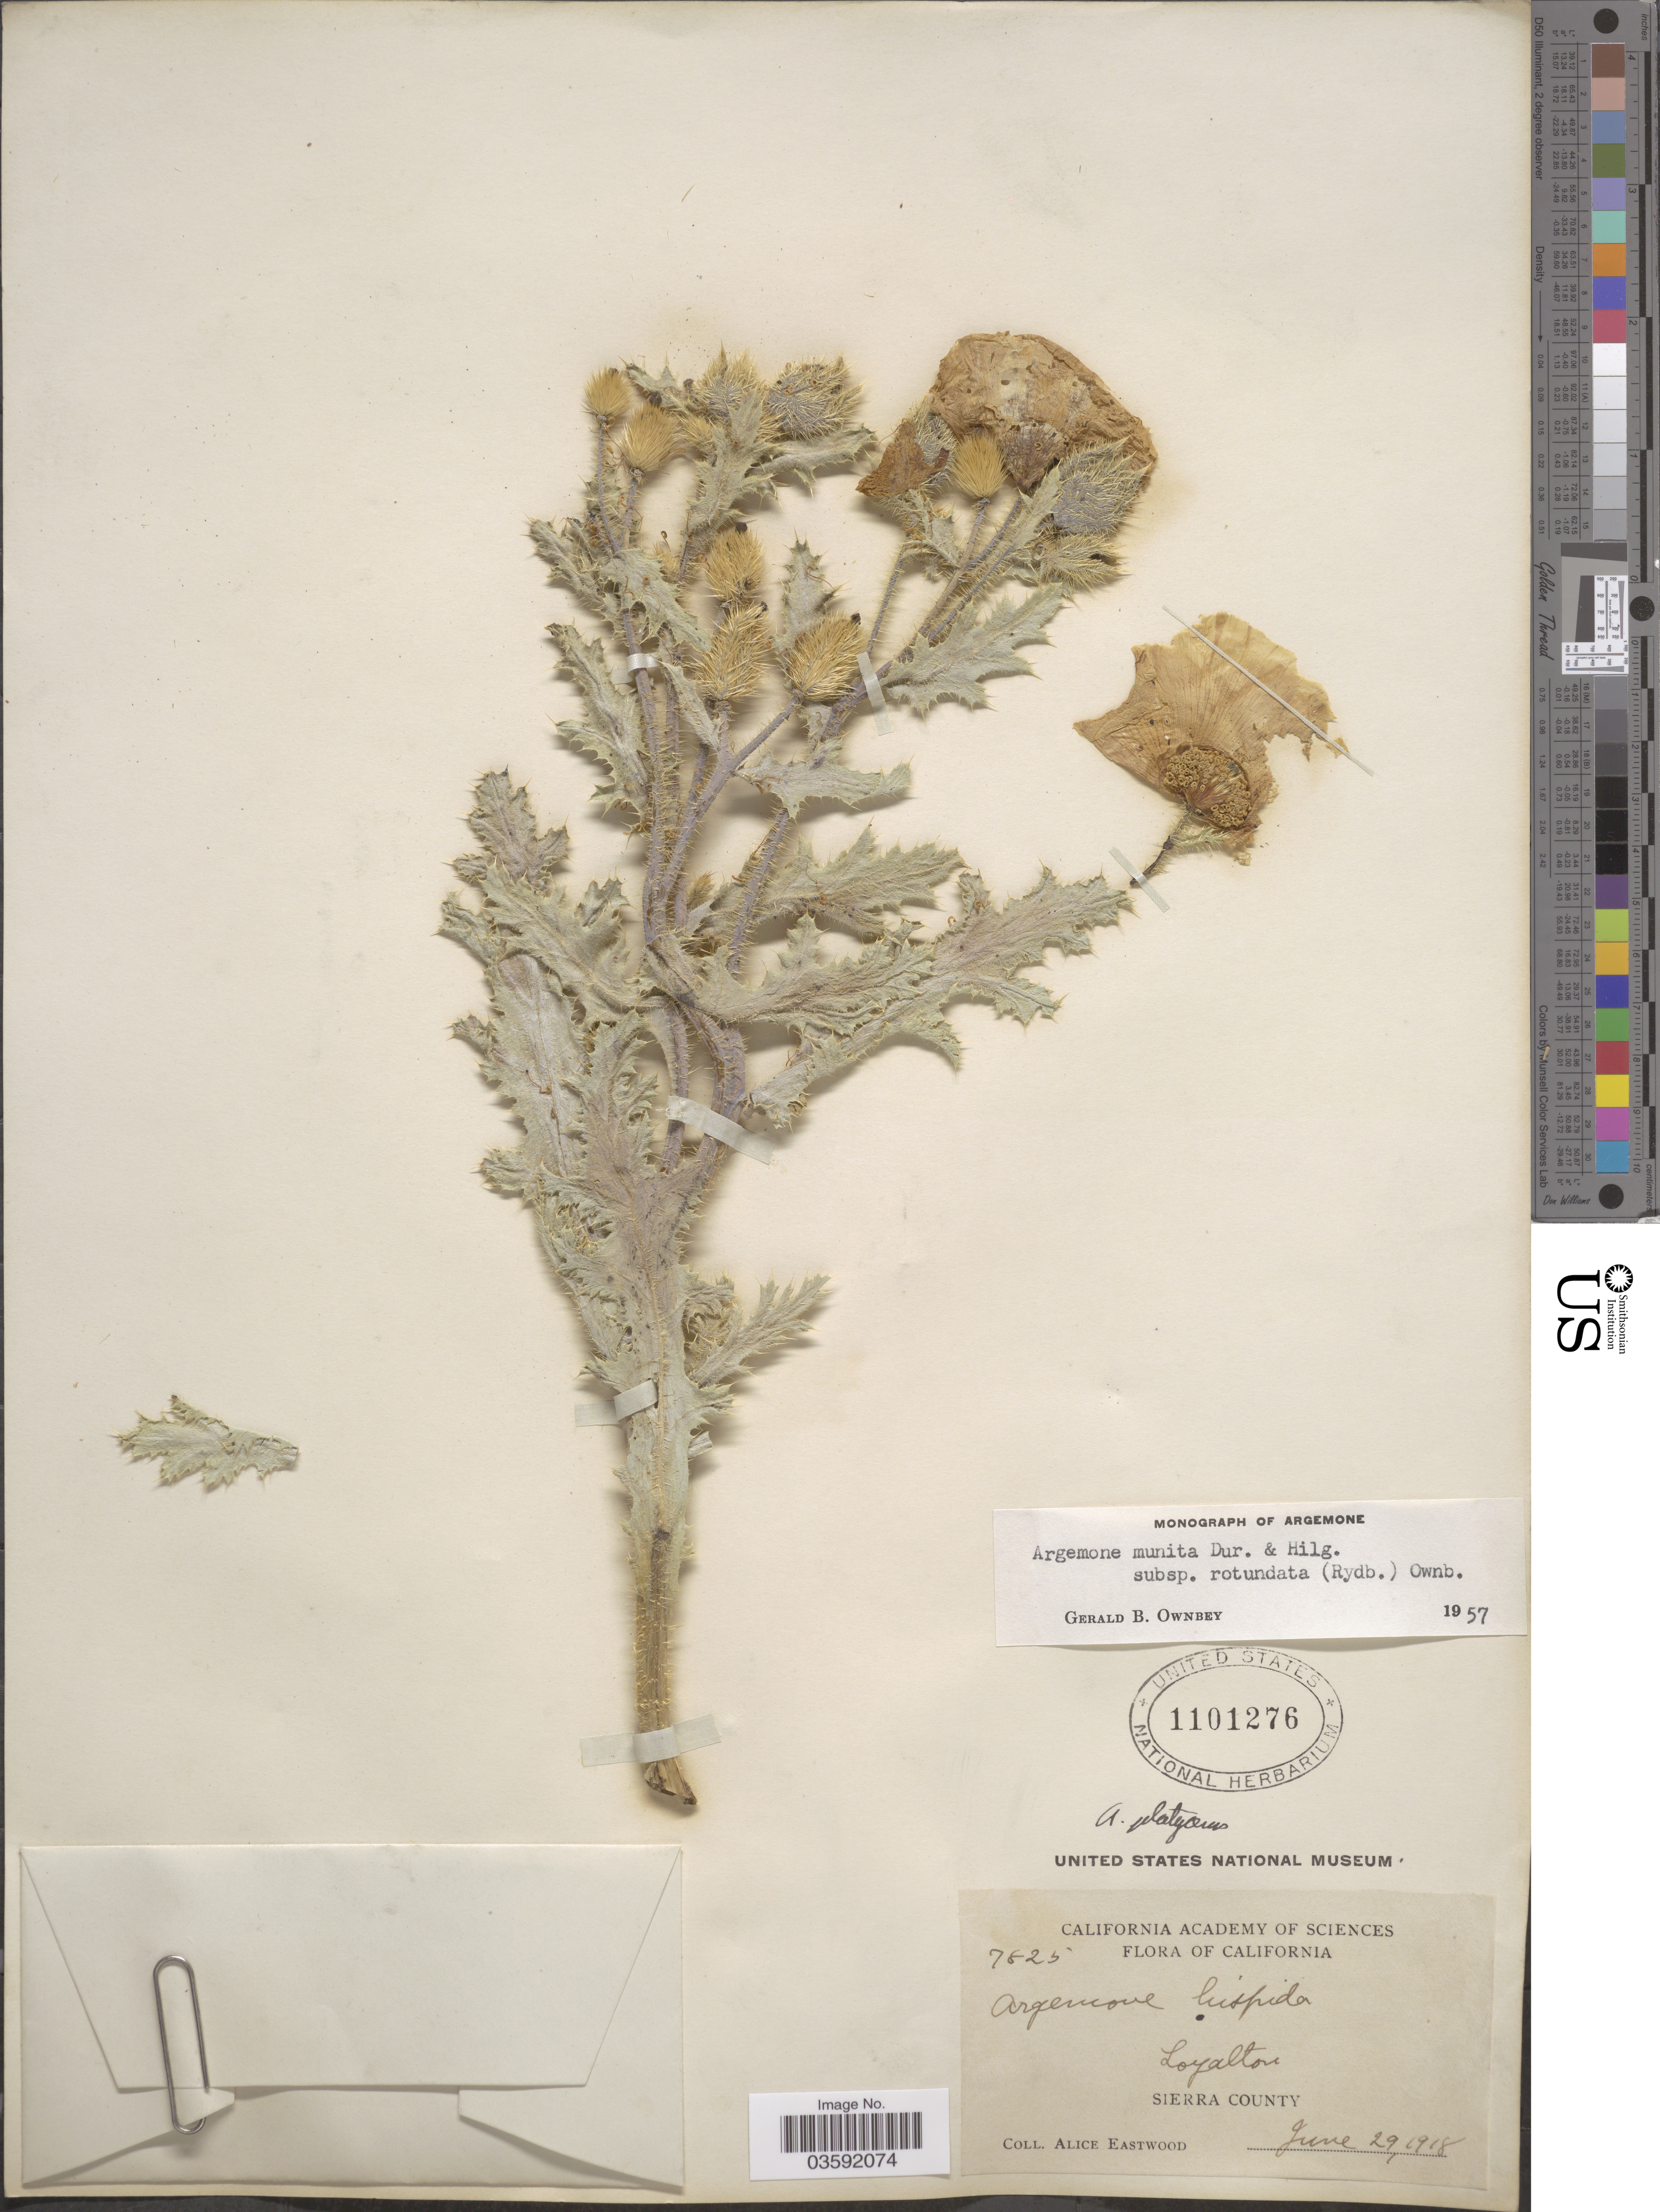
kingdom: Plantae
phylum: Tracheophyta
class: Magnoliopsida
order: Ranunculales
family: Papaveraceae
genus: Argemone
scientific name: Argemone munita subsp. rotundata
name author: (Rydb.) G.B. Ownbey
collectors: A. Eastwood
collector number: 7825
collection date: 1918-06-29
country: United States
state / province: California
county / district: Sierra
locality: Loyalton. Sierra County.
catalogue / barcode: US 1101276